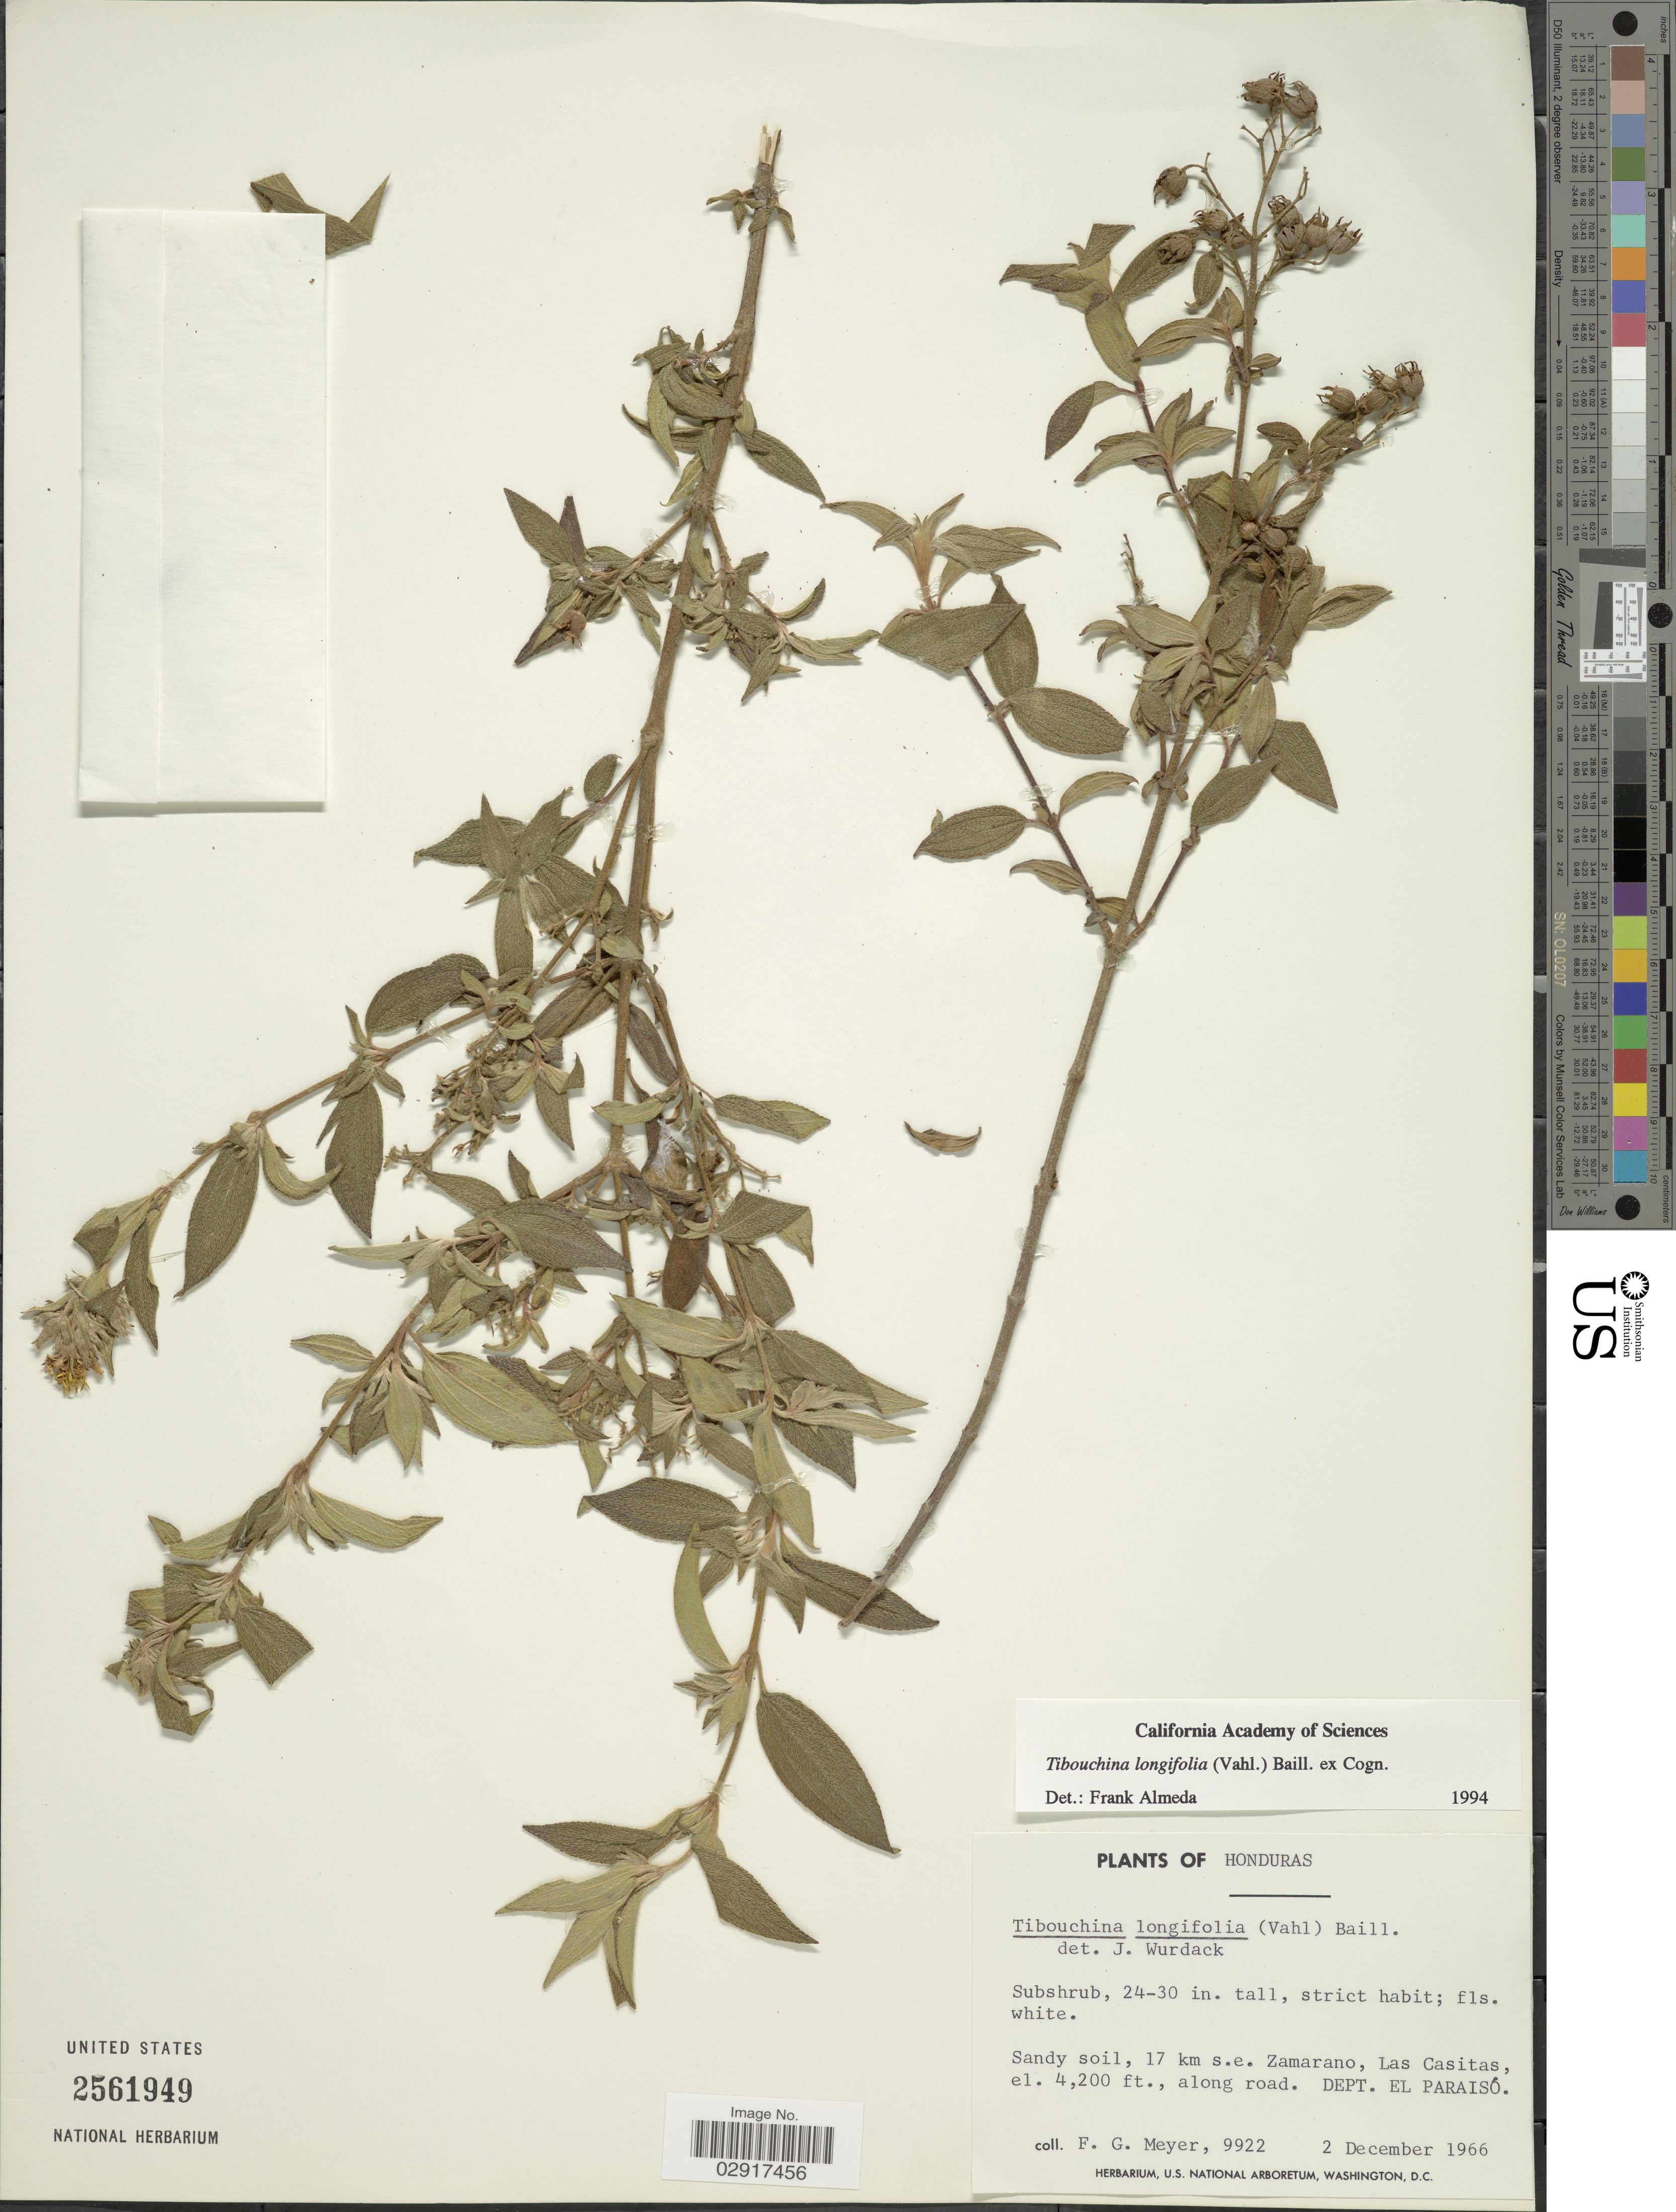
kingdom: Plantae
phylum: Tracheophyta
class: Magnoliopsida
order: Myrtales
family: Melastomataceae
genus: Chaetogastra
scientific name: Chaetogastra longifolia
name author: (Vahl) DC.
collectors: F. G. Meyer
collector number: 9922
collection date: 1966-12-02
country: Honduras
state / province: El Paraíso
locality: Sandy soil, 17 km s. e. Zamarano, Las Casitas, along road. Dept. El Paraisó.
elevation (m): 1280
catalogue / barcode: US 2561949